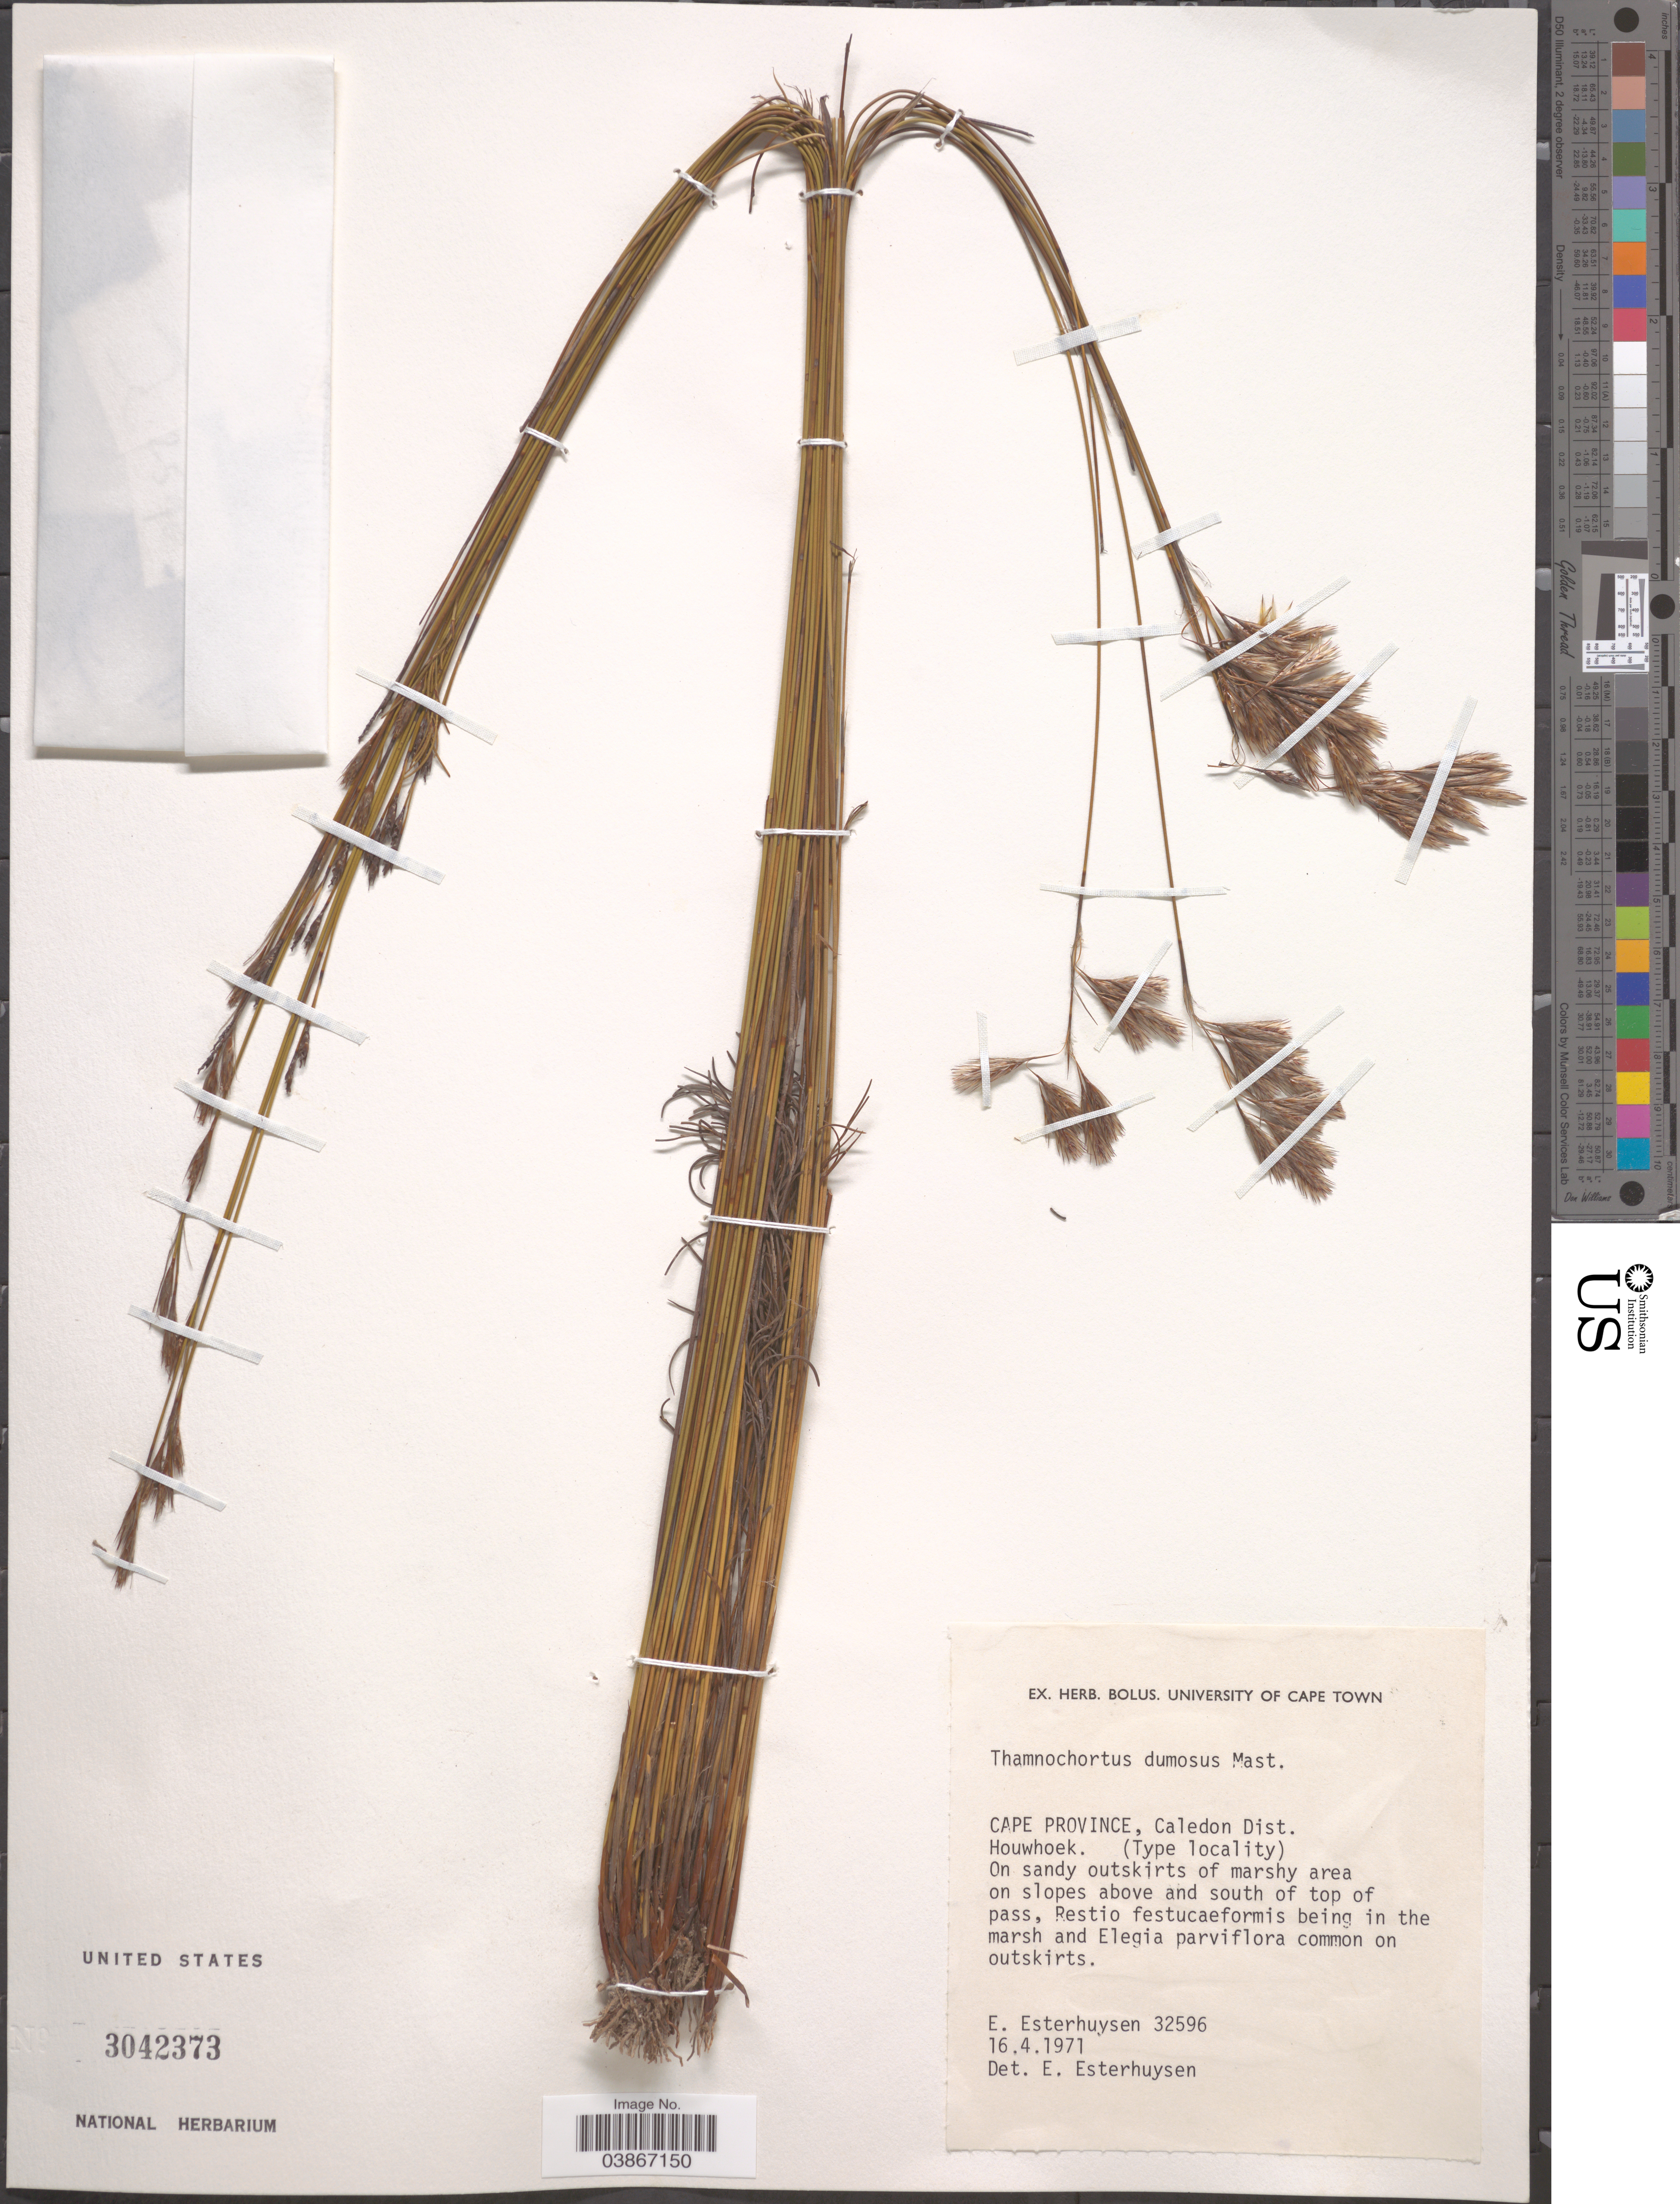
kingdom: Plantae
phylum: Tracheophyta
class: Liliopsida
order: Poales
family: Restionaceae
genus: Thamnochortus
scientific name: Thamnochortus dumosus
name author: Mast.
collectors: E. E. Esterhuysen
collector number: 32596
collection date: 1971-04-16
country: South Africa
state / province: Western Cape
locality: Caledon Dist. Houwhoek. On slopes above en south of top of pass.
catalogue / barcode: US 3042373